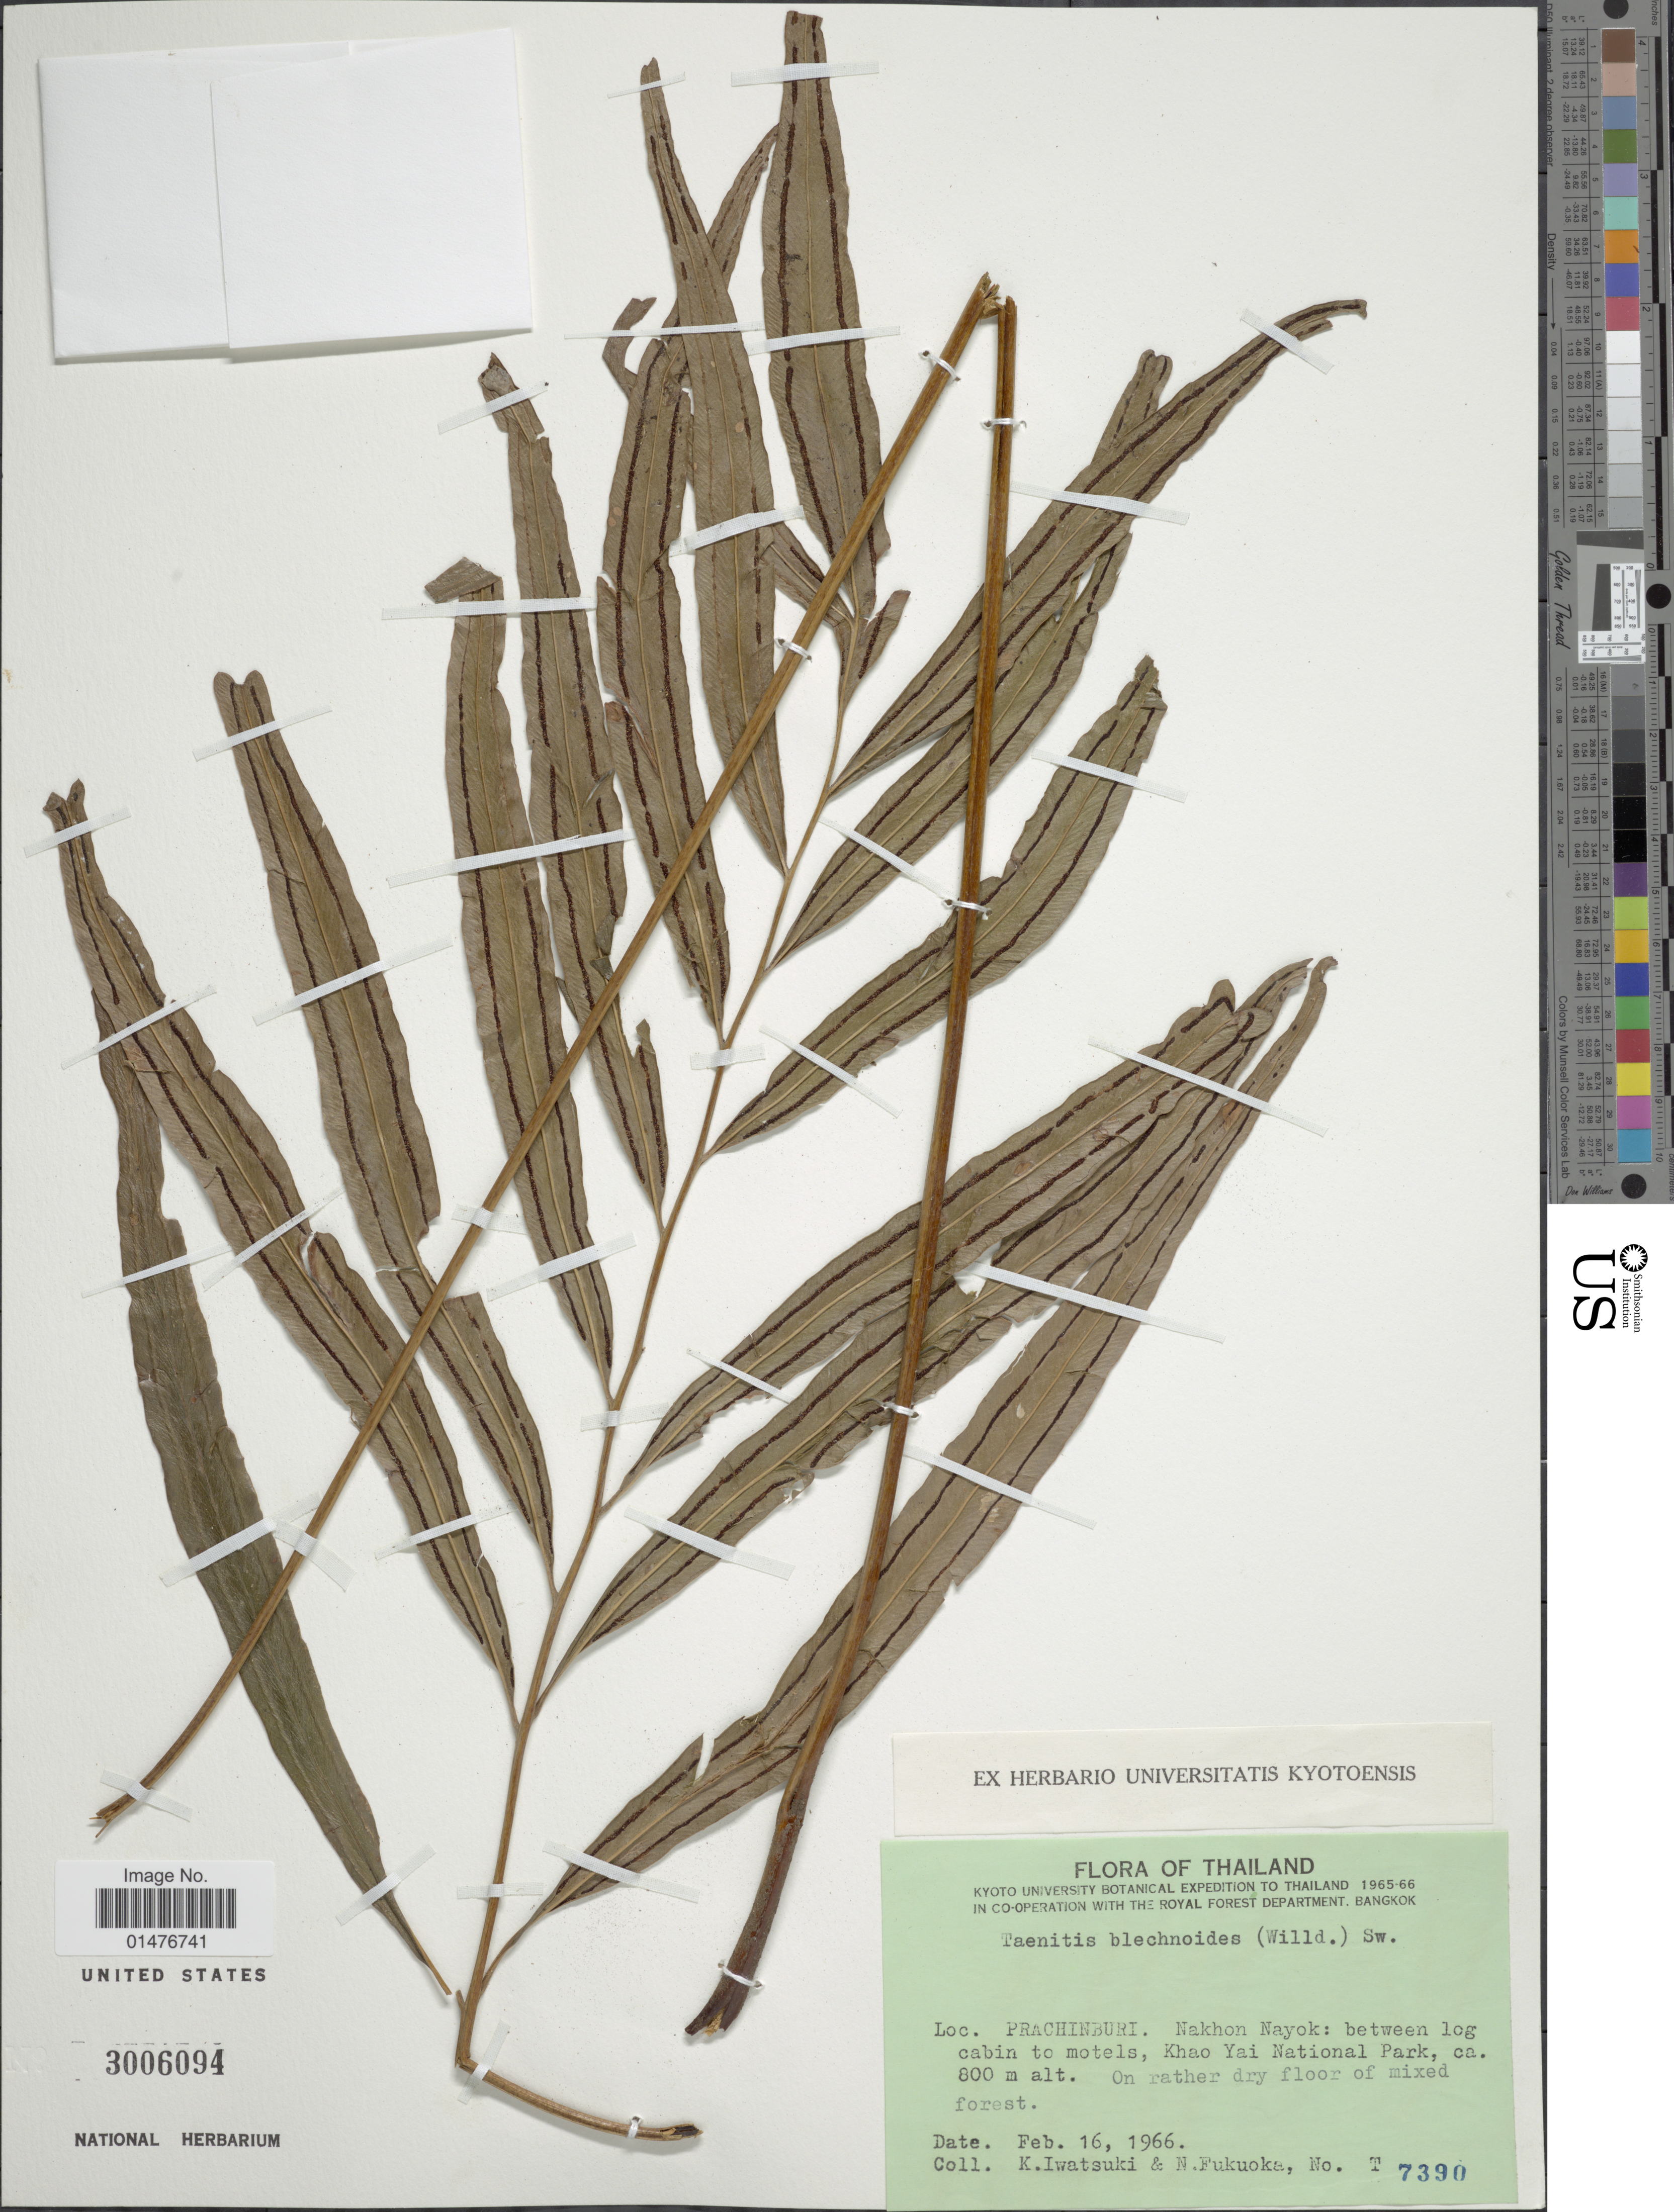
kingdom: Plantae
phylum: Tracheophyta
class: Polypodiopsida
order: Polypodiales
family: Pteridaceae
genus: Taenitis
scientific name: Taenitis blechnoides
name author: (Willd.) Sw.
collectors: K. Iwatsuki & N. Fukuoka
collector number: T7390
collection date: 1966-02-16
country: Thailand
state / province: Prachin Buri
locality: Pranchinburi, Nakhon Nayok: between log cabin to motels, Khao Yai National Park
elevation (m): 800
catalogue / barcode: US 3006094